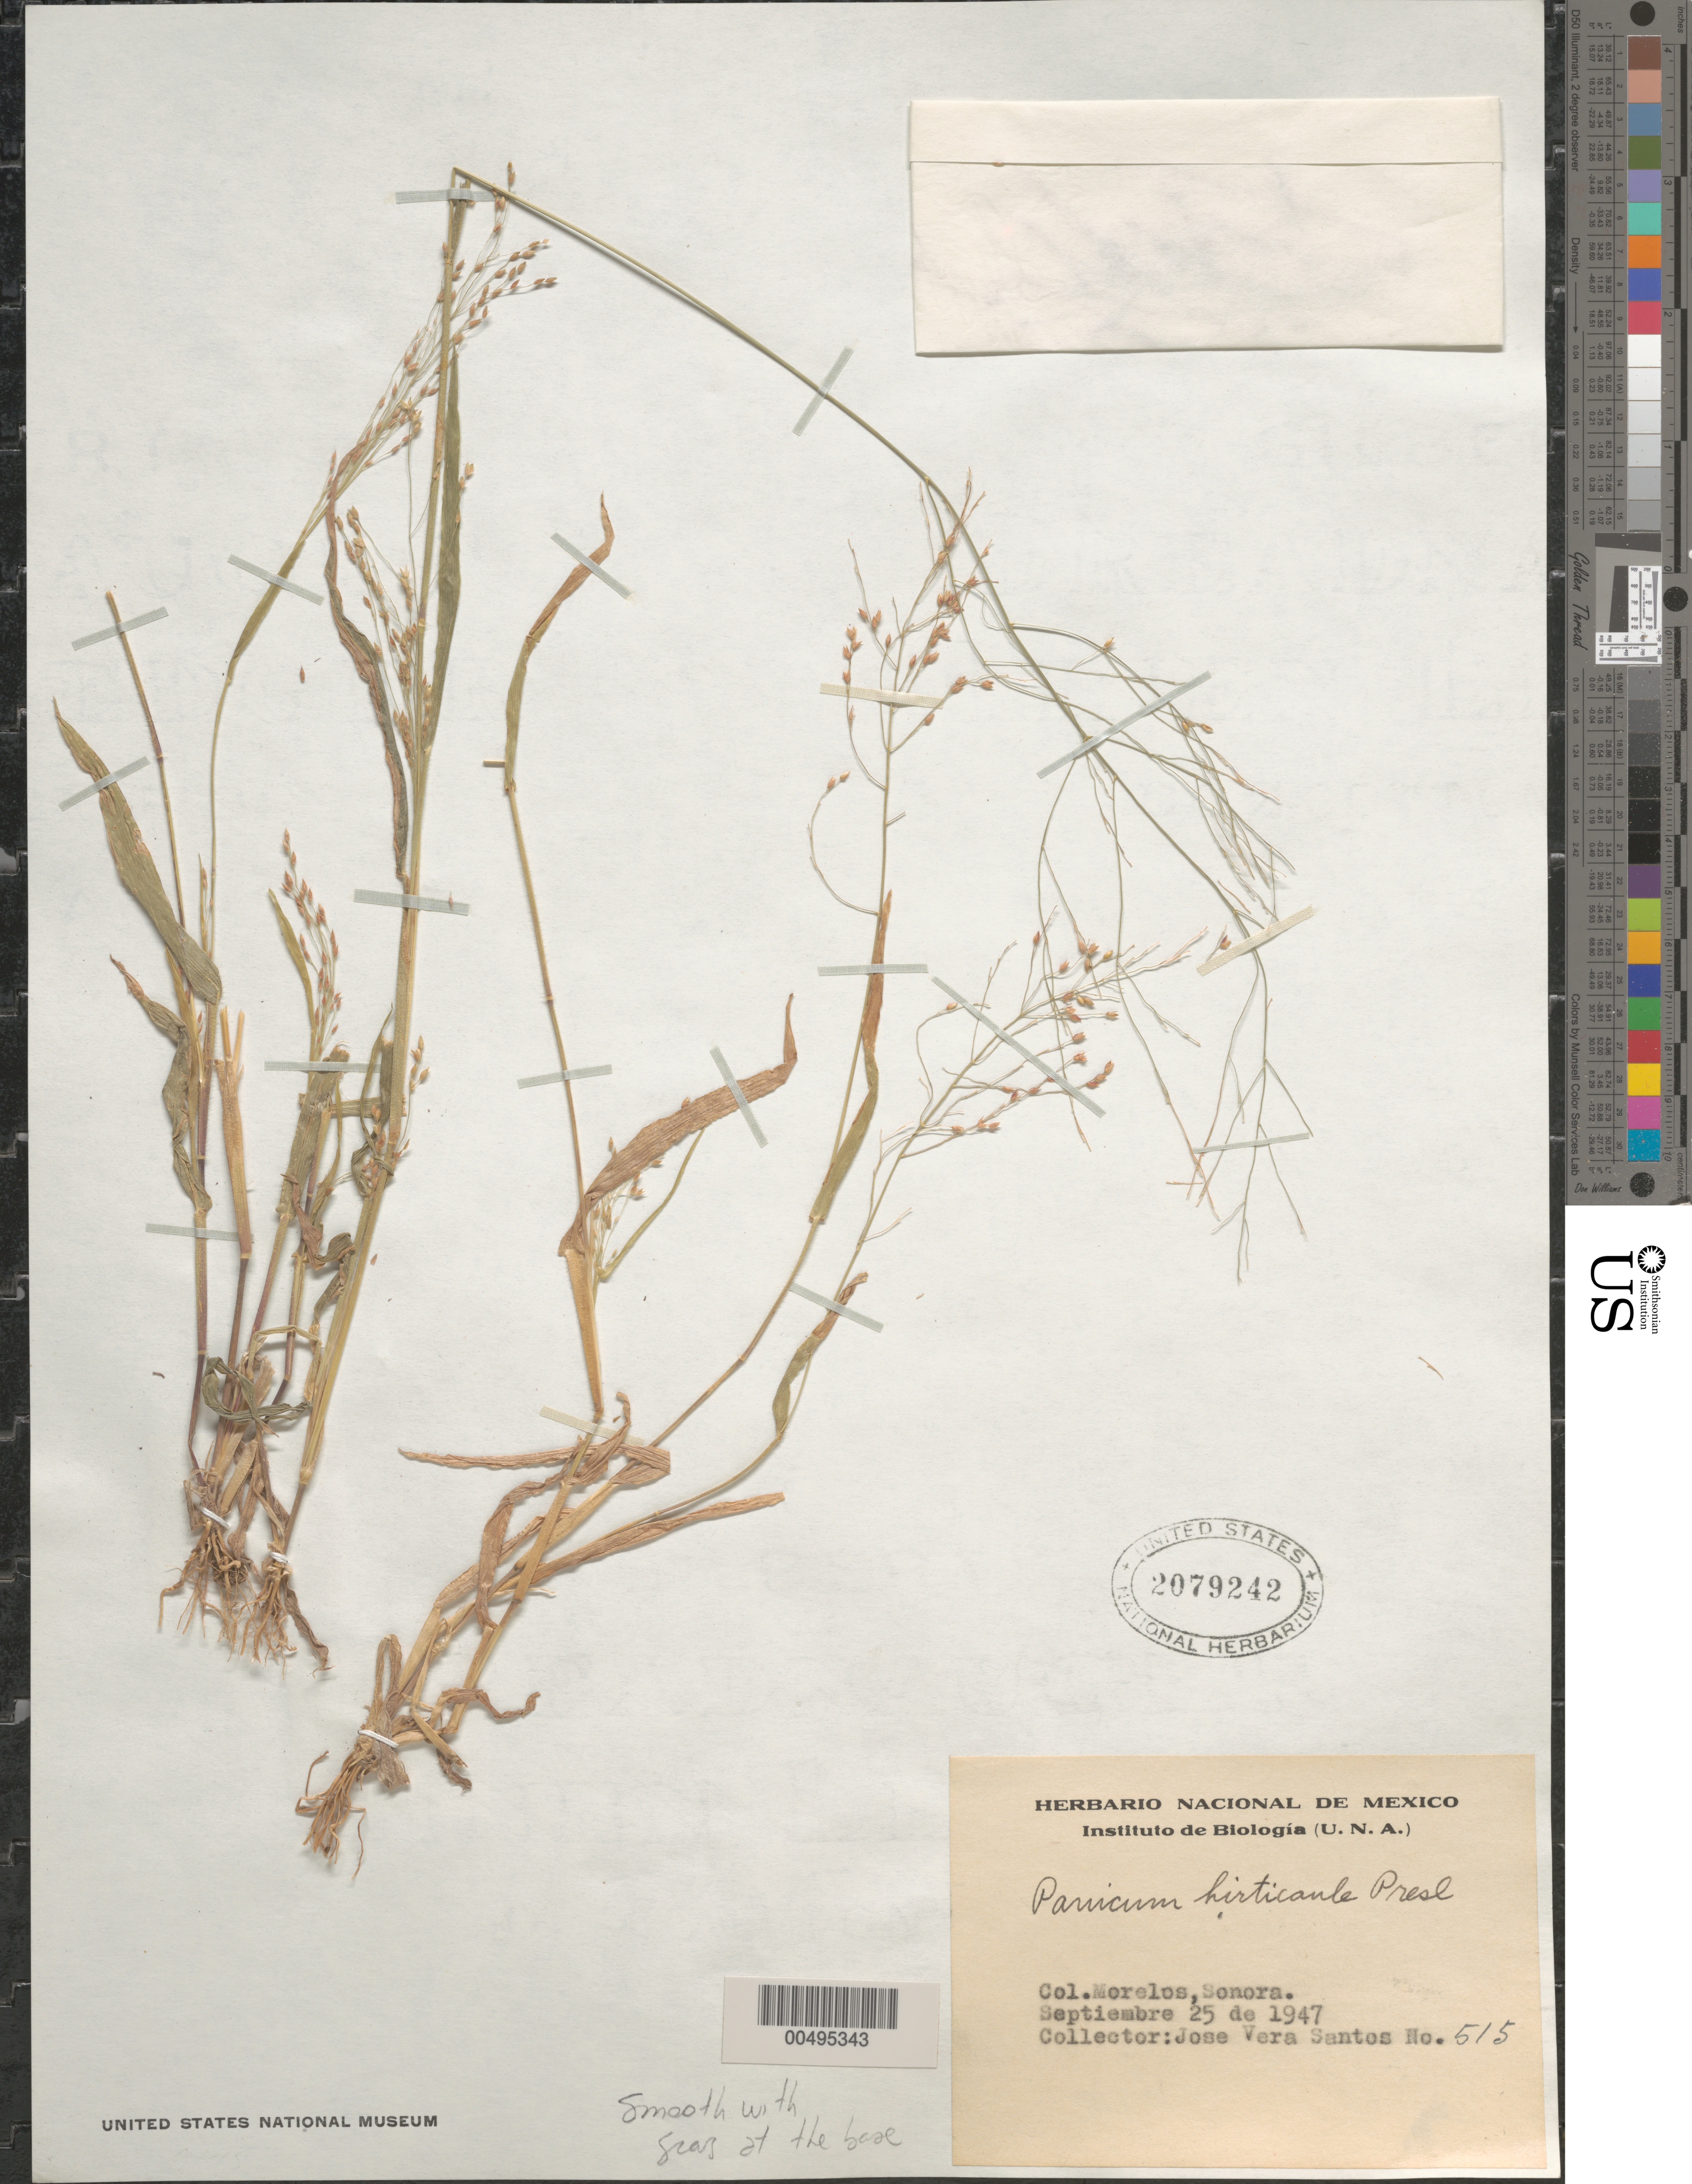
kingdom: Plantae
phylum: Tracheophyta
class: Liliopsida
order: Poales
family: Poaceae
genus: Panicum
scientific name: Panicum hirticaule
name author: J. Presl in C. Presl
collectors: J. V. Santos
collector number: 515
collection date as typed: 25 Sep 1947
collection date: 1947-09-25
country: Mexico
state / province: Sonora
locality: Col. Morelos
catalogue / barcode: US 2079242